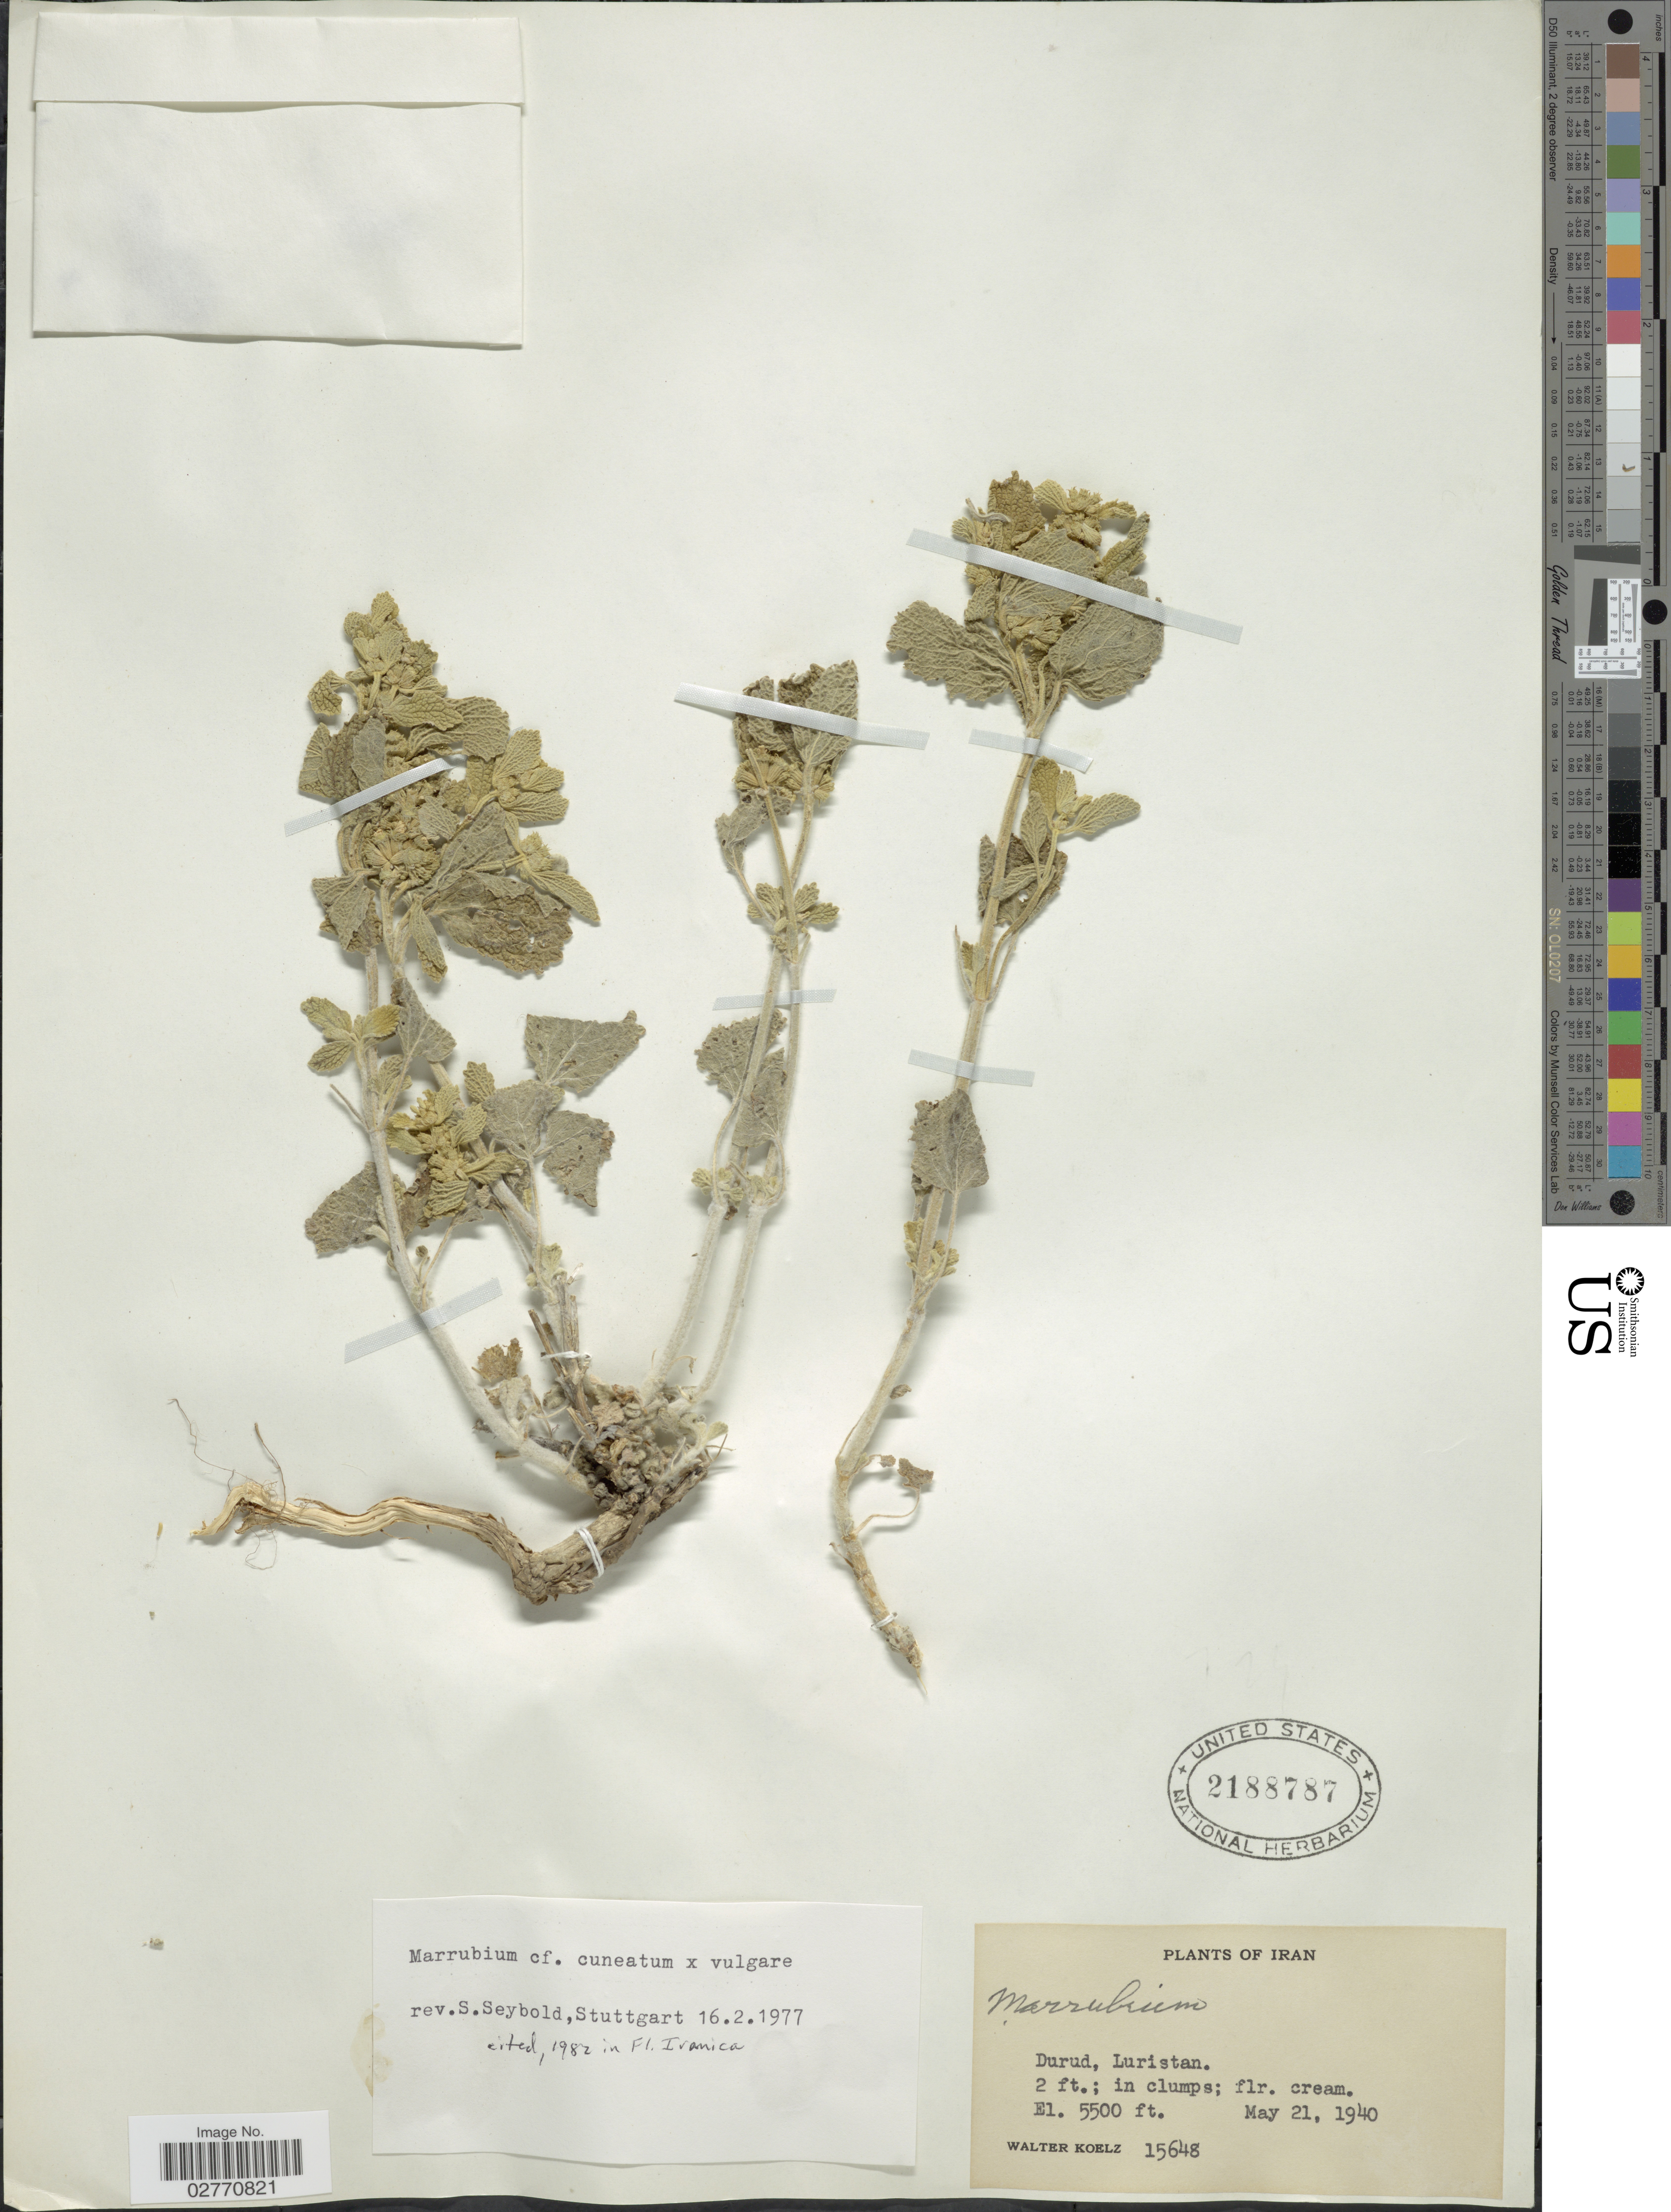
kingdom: Plantae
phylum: Tracheophyta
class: Magnoliopsida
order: Lamiales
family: Lamiaceae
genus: Marrubium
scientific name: Marrubium cuneatum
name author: Banks & Sol.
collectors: W. N. Koelz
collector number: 15648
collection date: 1940-05-21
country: Iran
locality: Durud, Luristan.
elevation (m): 1676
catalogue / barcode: US 2188787